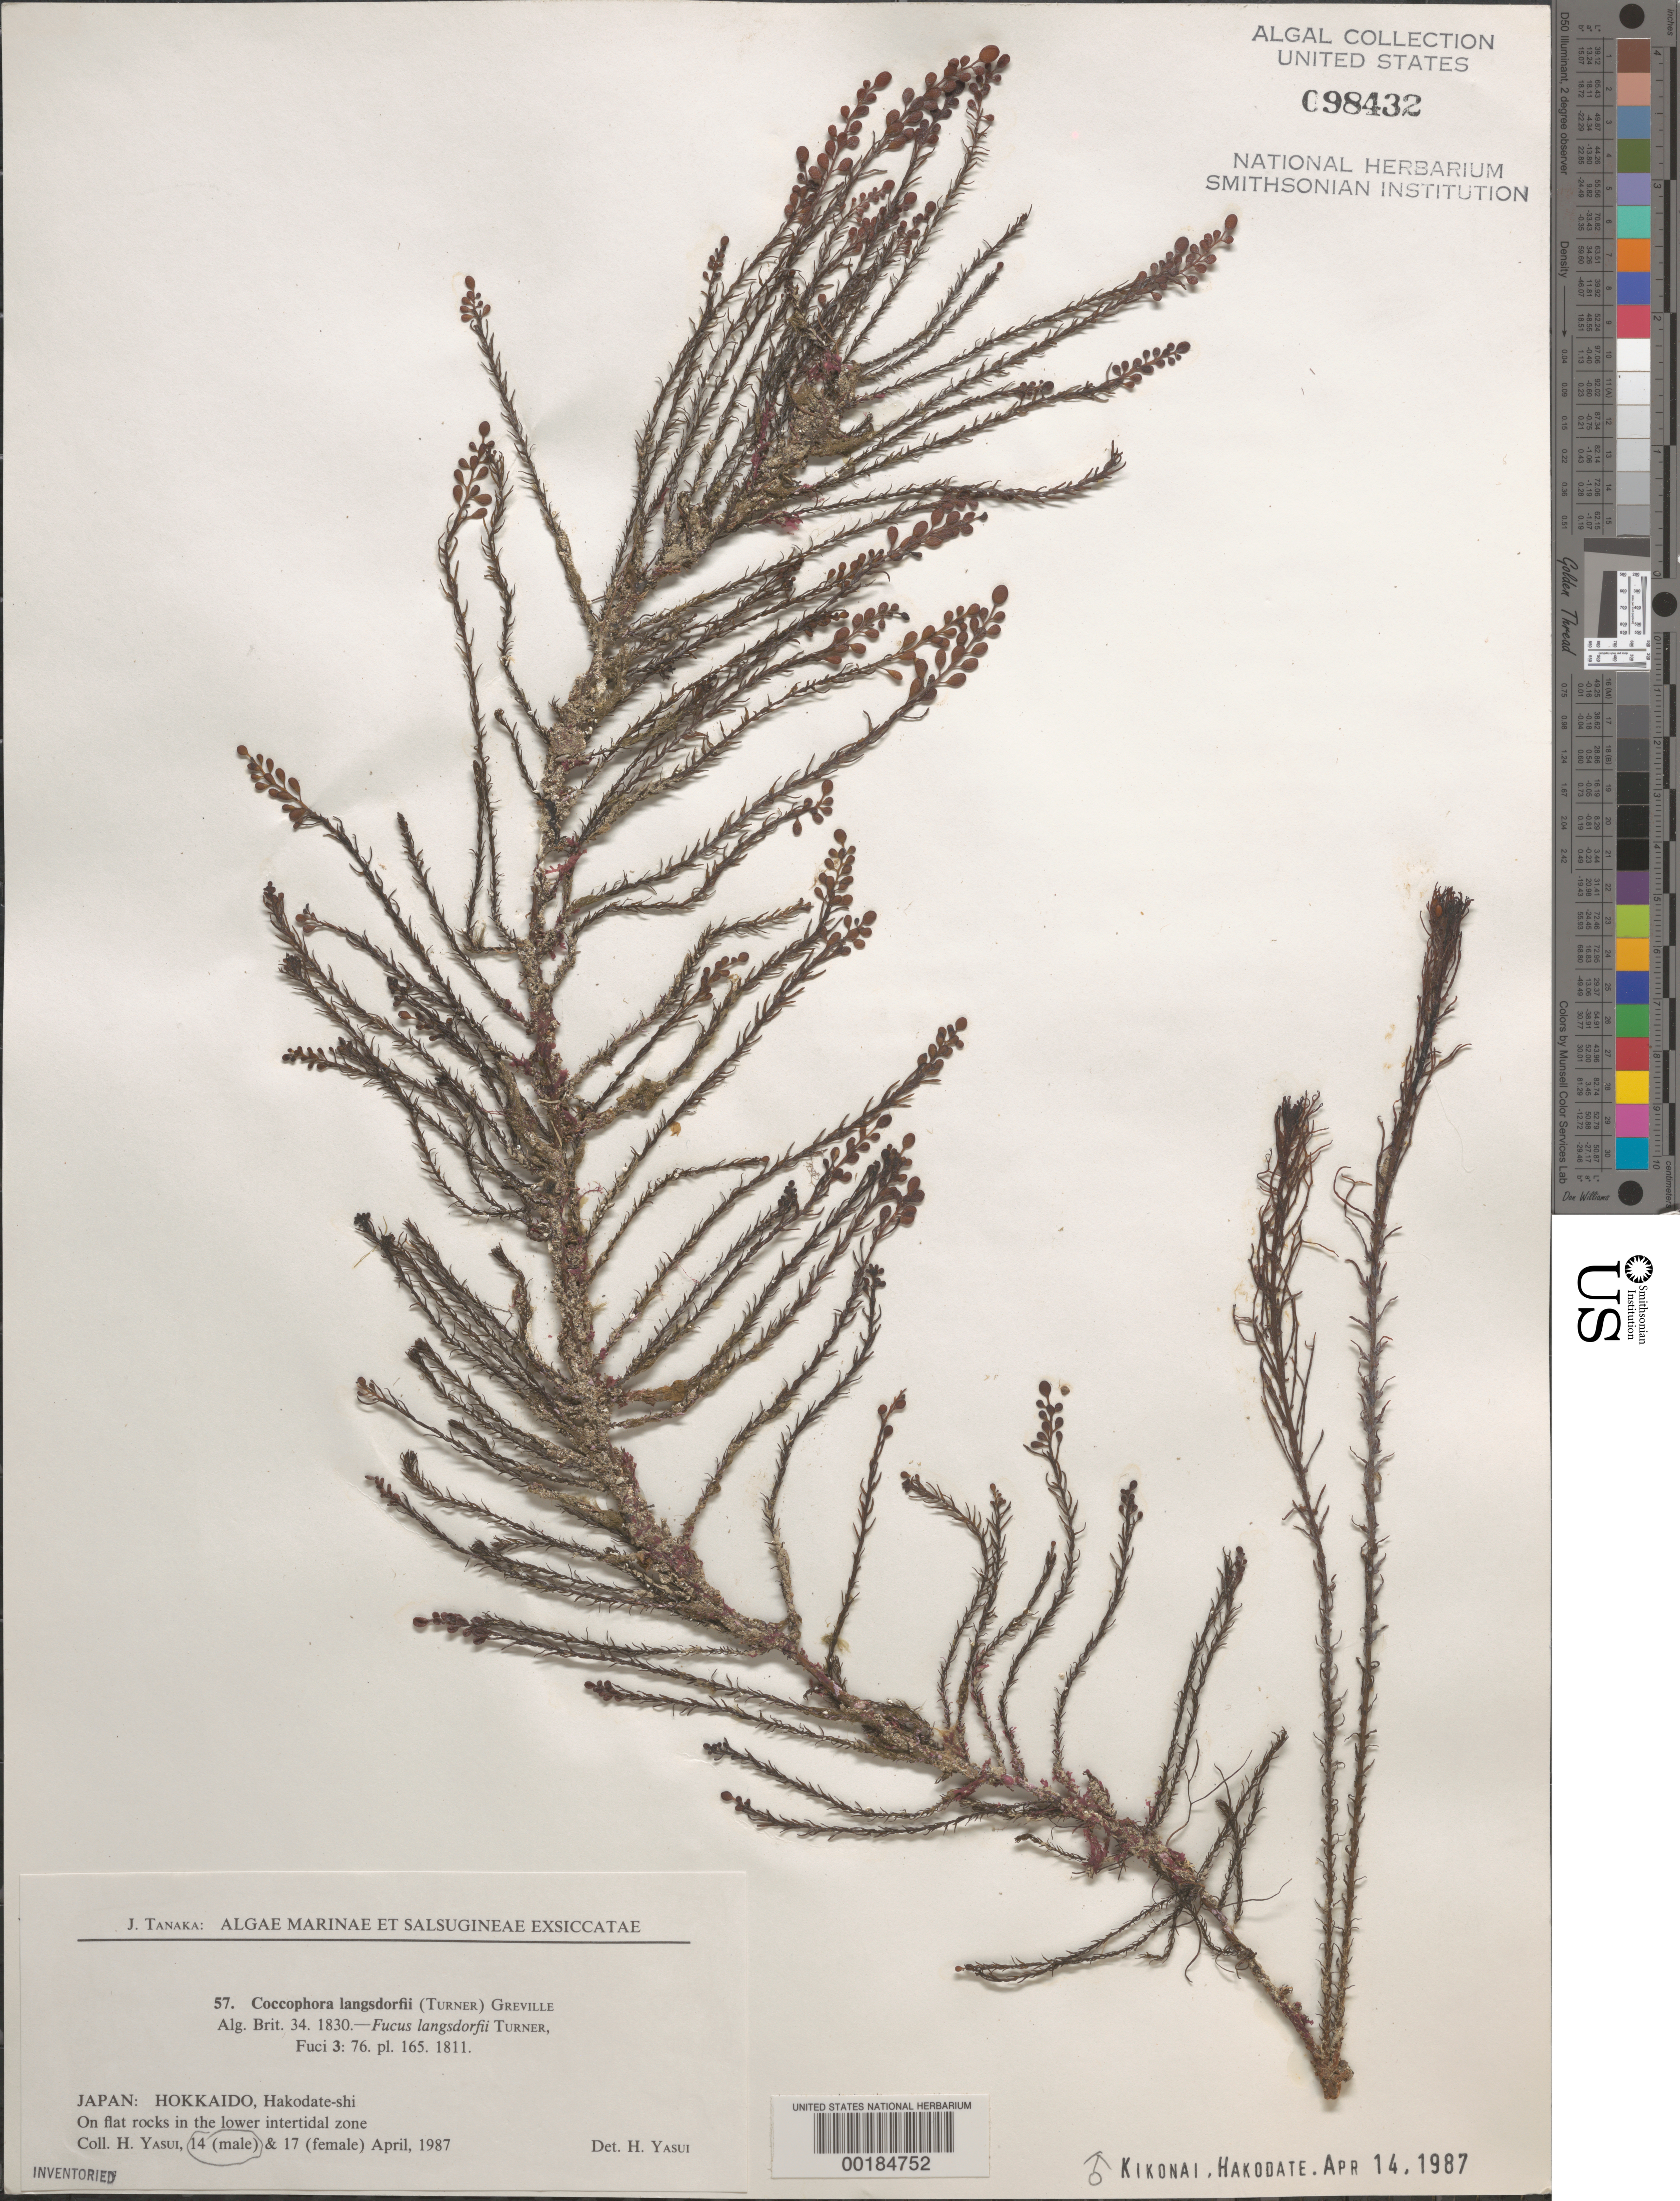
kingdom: Chromista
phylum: Ochrophyta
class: Phaeophyceae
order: Fucales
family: Sargassaceae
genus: Coccophora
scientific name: Coccophora langsdorfii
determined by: Yasui, H.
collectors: H. Yasui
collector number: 57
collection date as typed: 14 Apr 1987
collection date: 1987-04-14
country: Japan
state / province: Hokkaido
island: Hokkaido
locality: Hakodate-shi, Kikonai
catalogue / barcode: US 98432